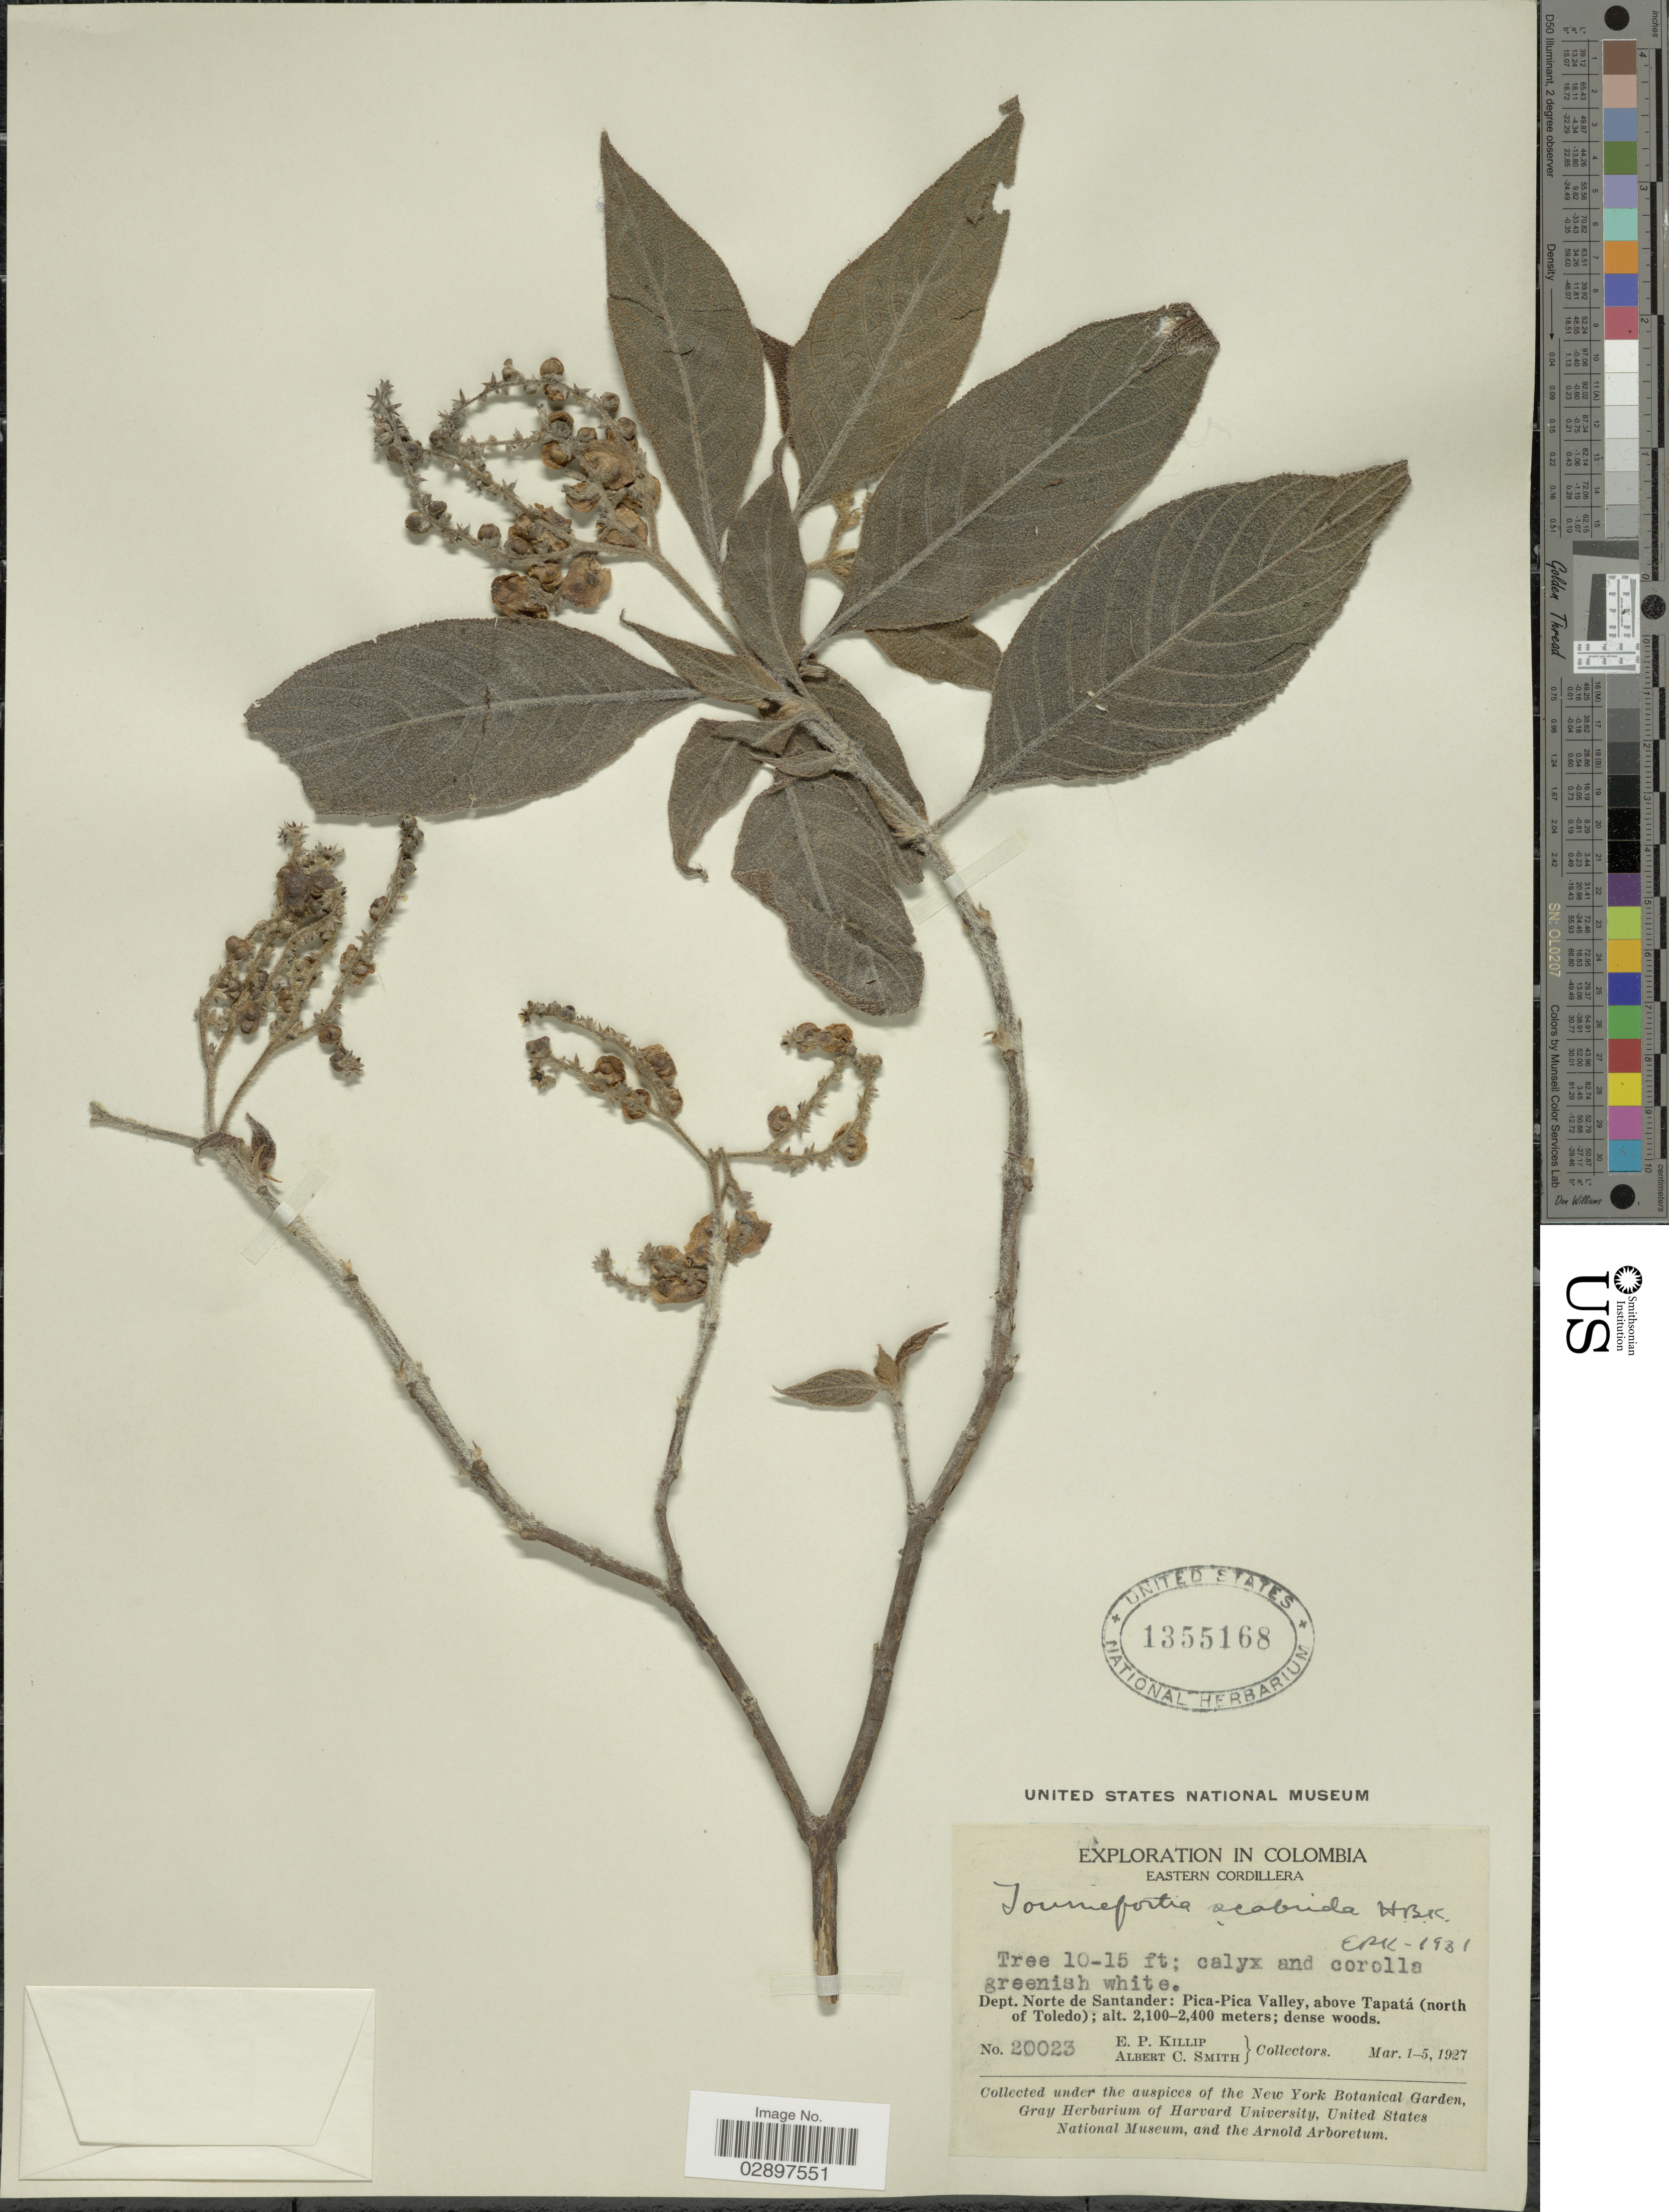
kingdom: Plantae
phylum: Tracheophyta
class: Magnoliopsida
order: Boraginales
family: Heliotropiaceae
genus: Tournefortia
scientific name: Tournefortia scabrida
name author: Kunth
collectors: E. P. Killip & A. C. Smith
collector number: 20023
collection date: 1927-03-01/1927-03-05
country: Colombia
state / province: Norte de Santander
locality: Eastern Cordillera. Dept. Norte de Santander: Pica-Pica Valley, above Tapatá (north of Toledo).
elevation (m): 2100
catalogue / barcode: US 1355168